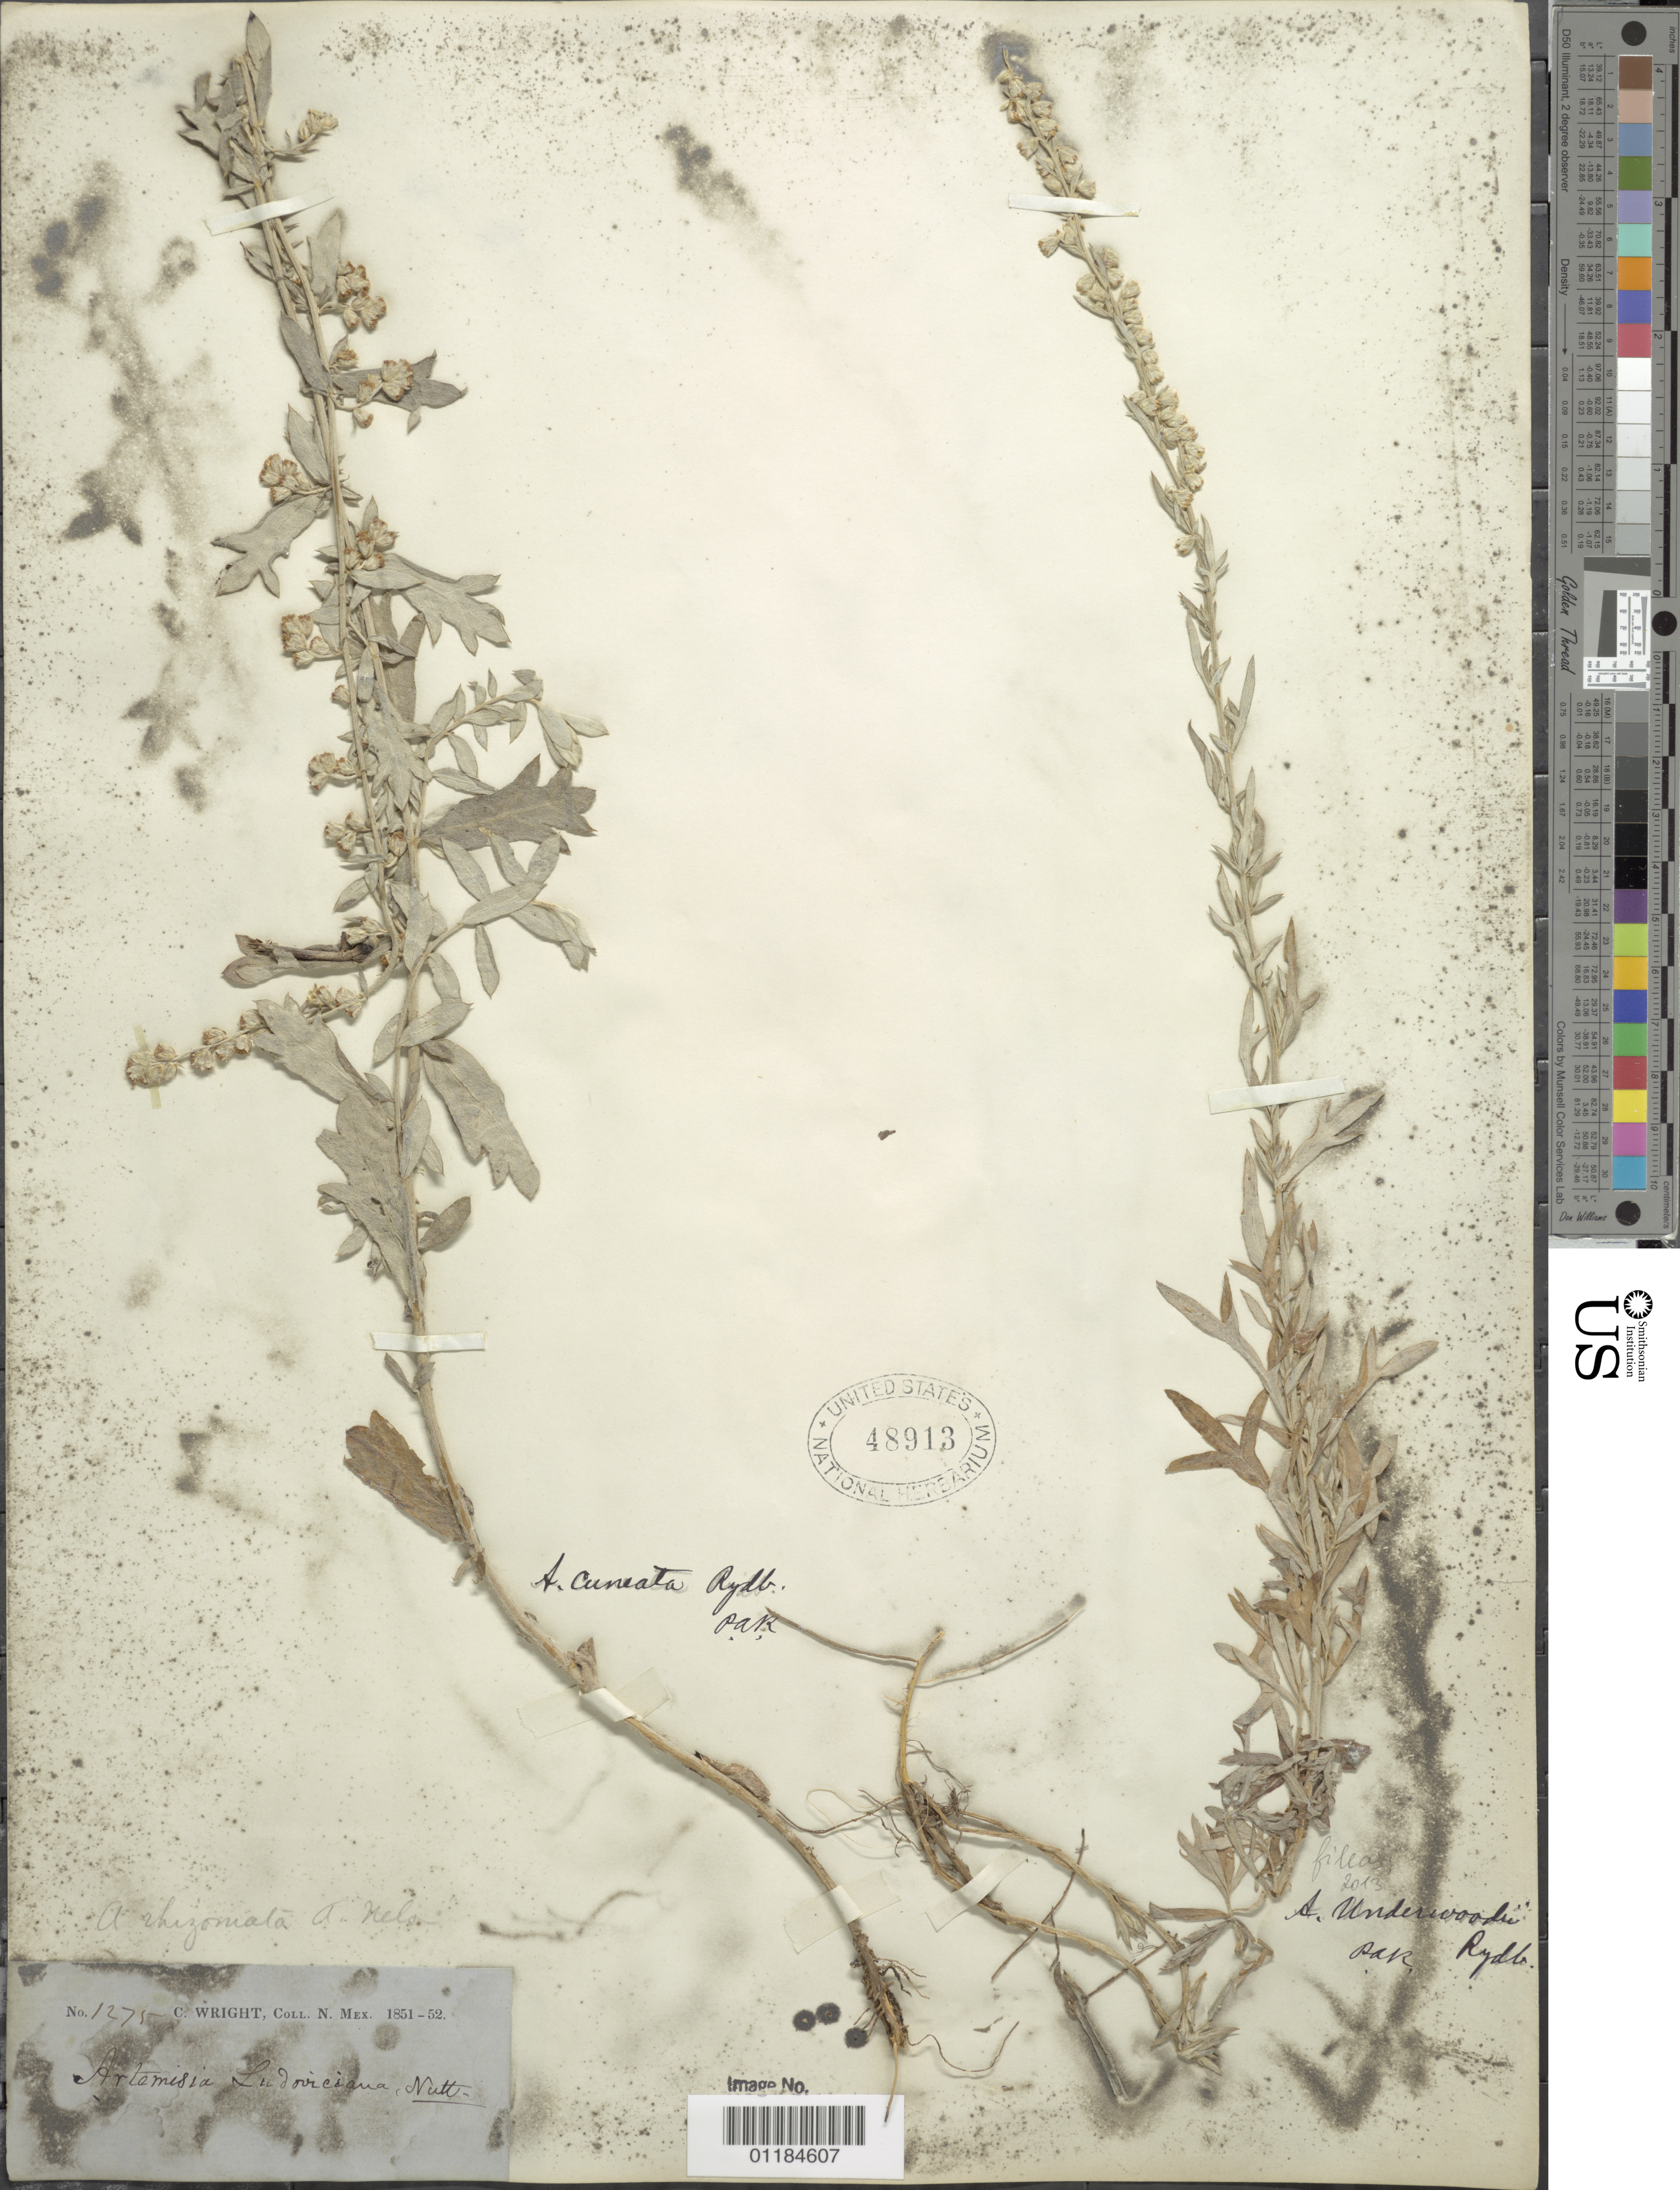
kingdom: Plantae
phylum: Tracheophyta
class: Magnoliopsida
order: Asterales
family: Asteraceae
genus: Artemisia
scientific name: Artemisia underwoodii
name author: Rydb.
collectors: C. Wright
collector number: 1275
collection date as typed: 1851 to -- --- 1852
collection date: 1851/1852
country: United States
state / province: New Mexico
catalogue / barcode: US 48913